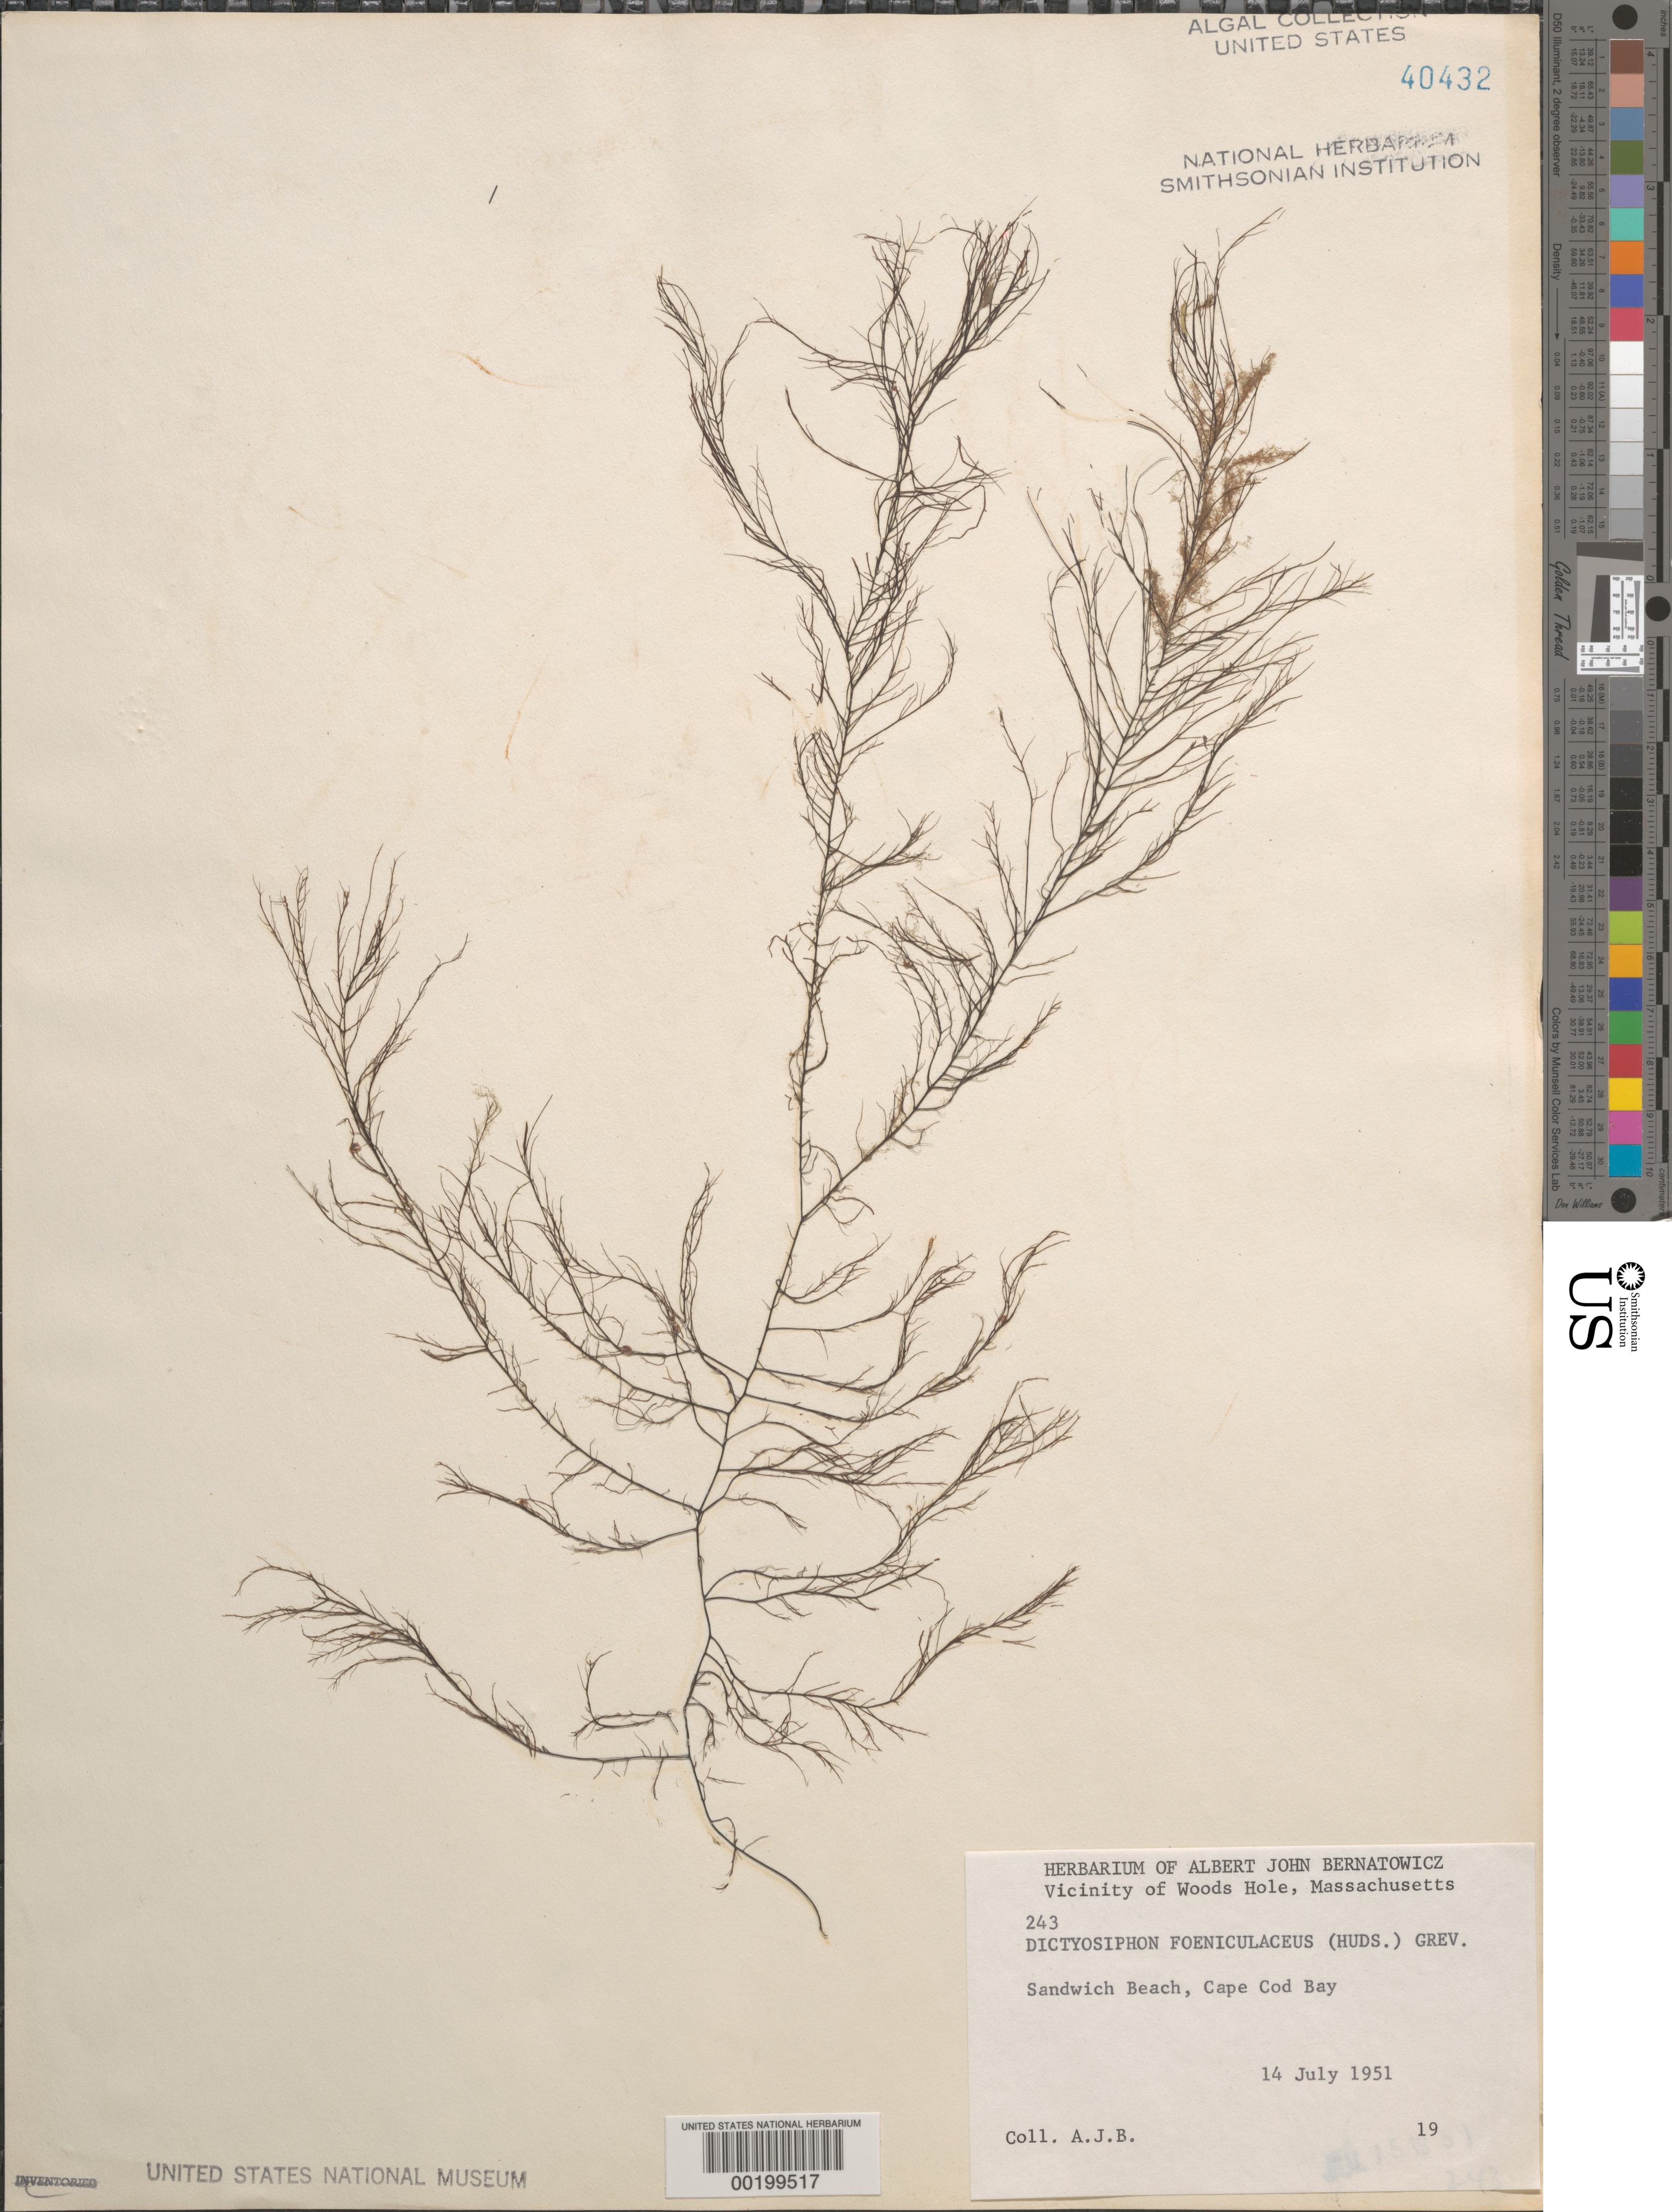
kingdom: Chromista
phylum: Ochrophyta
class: Phaeophyceae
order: Dictyosiphonales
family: Dictyosiphonaceae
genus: Dictyosiphon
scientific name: Dictyosiphon foeniculaceus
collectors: A. Bernatowicz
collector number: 243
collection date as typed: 14 Jul 1951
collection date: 1951-07-14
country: United States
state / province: Massachusetts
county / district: Barnstable County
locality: Sandwich Beach, Cape Cod Bay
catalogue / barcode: US 40432